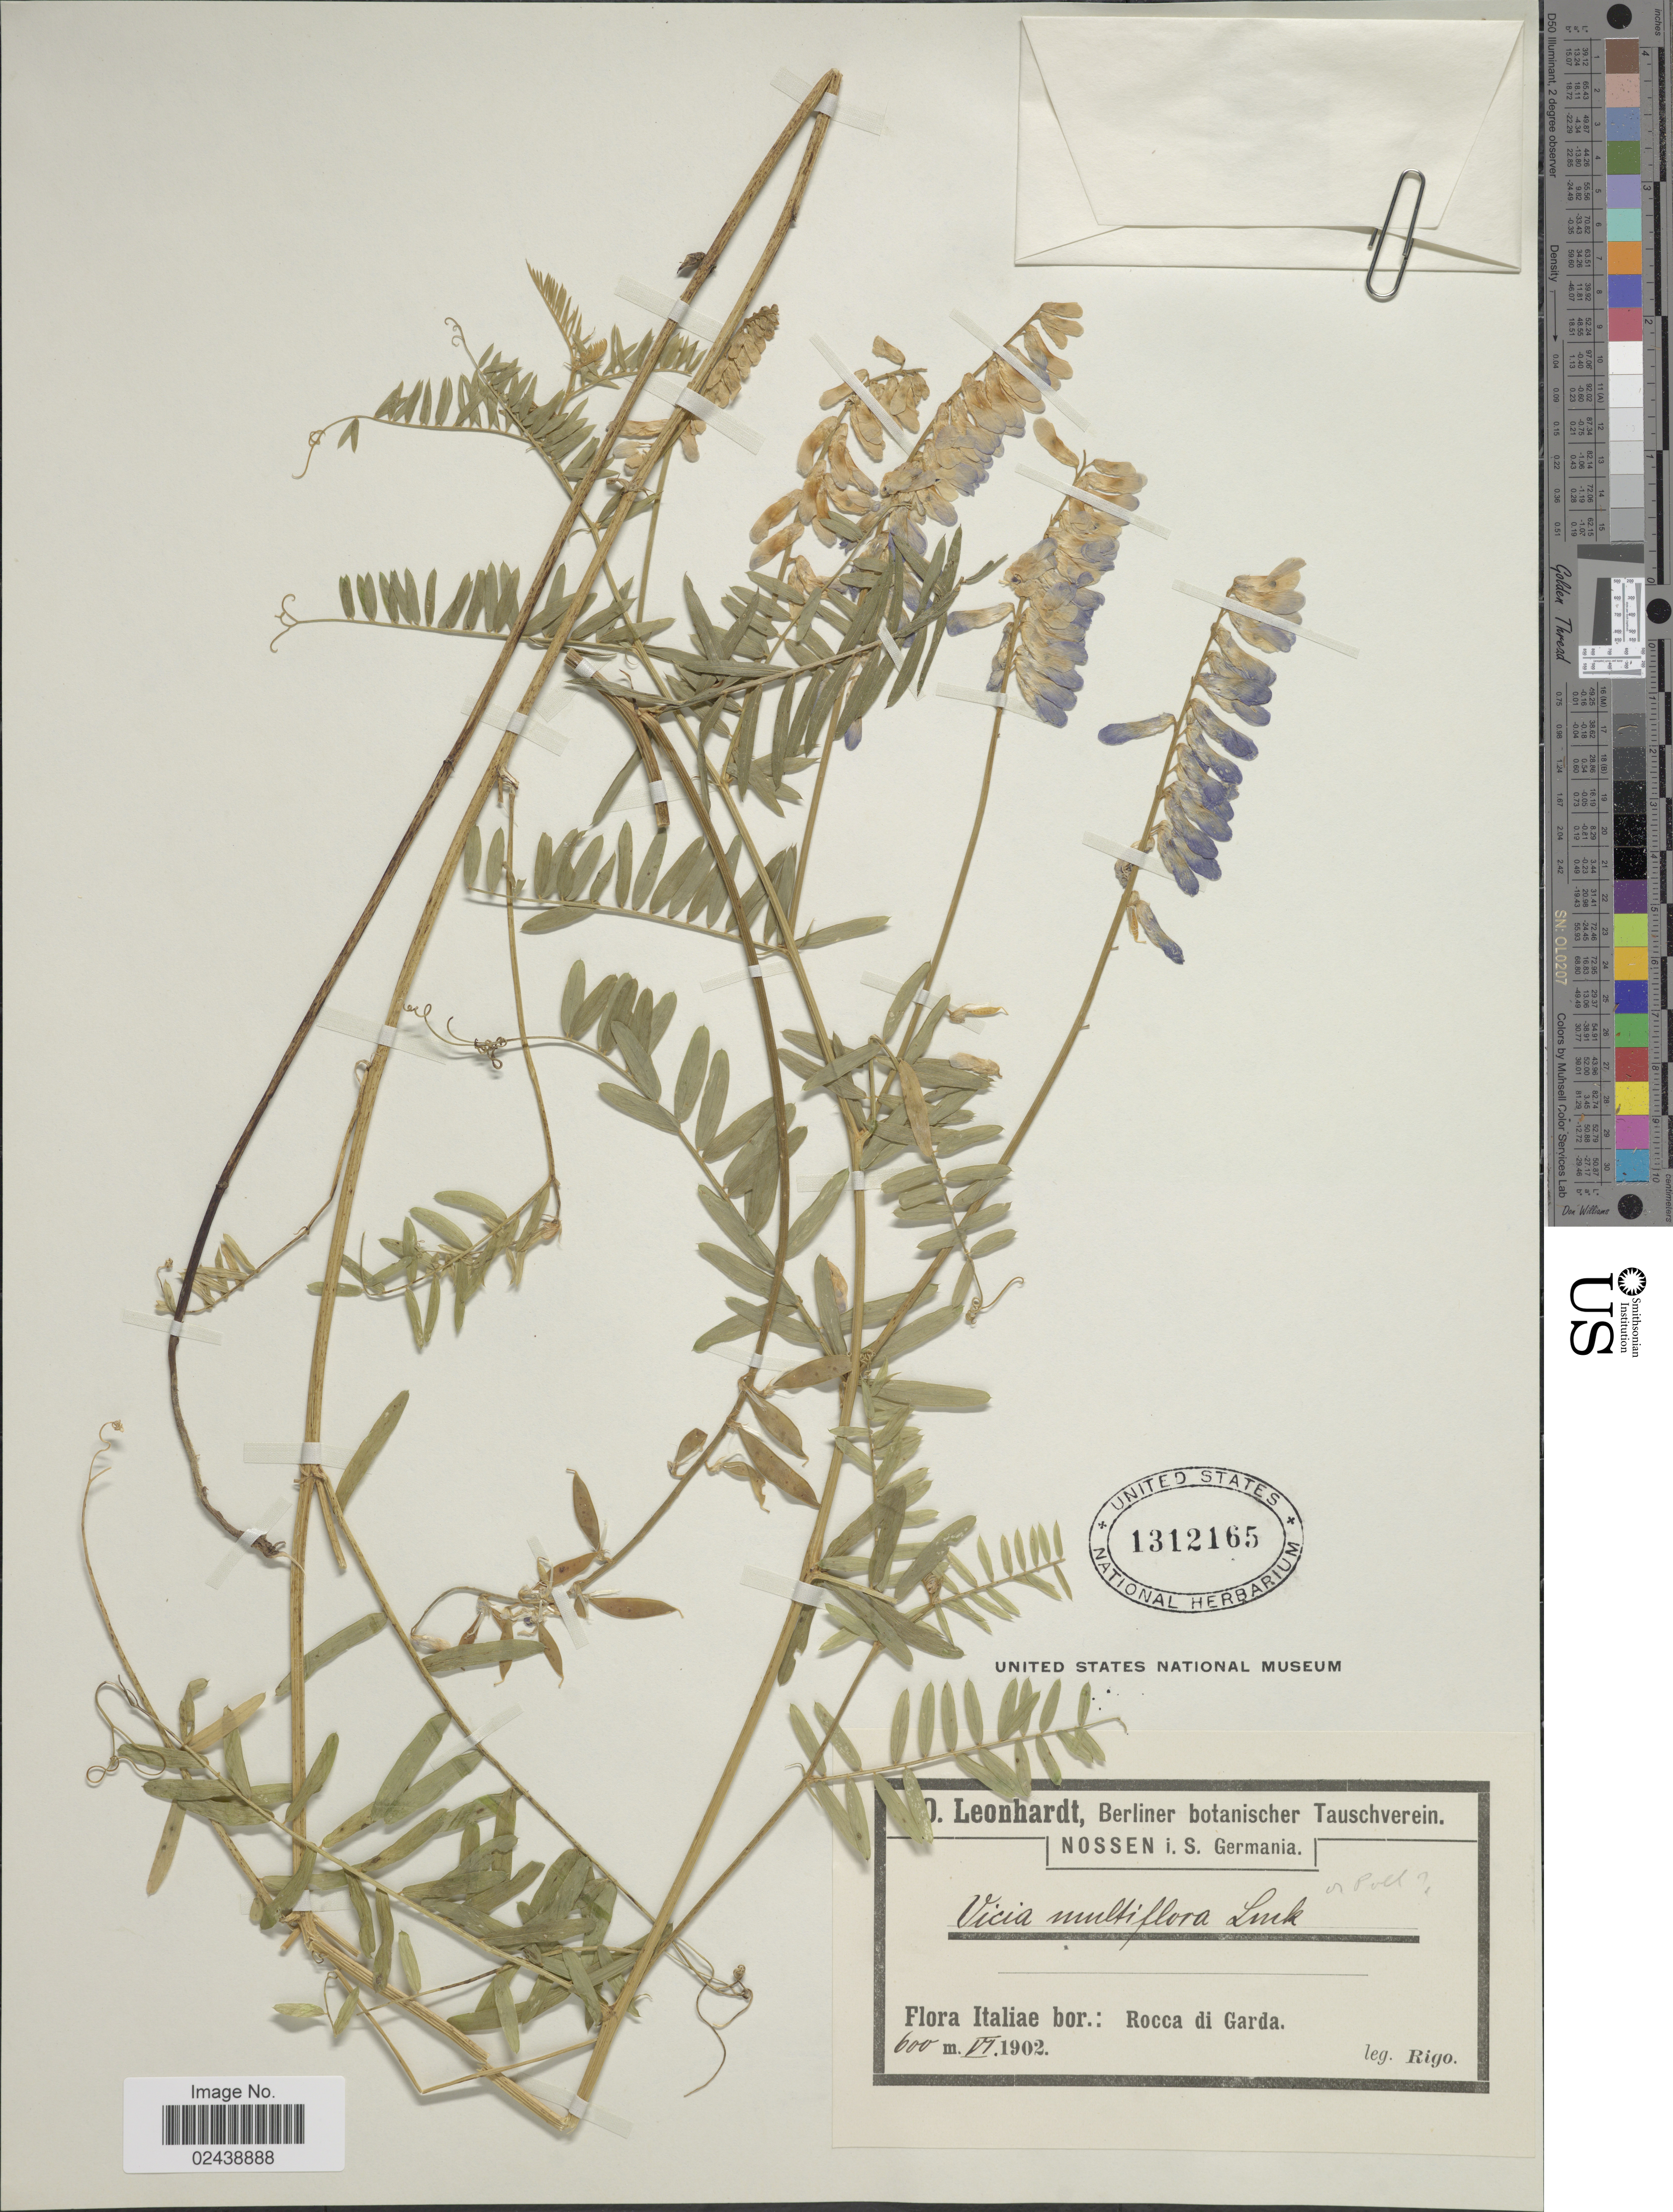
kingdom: Plantae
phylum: Tracheophyta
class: Magnoliopsida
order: Fabales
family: Fabaceae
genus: Vicia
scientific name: Vicia multiflora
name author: Lam.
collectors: -- Rigo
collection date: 1902-06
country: Italy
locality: Italiae bor.: Rocca di Garda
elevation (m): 600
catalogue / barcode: US 1312165